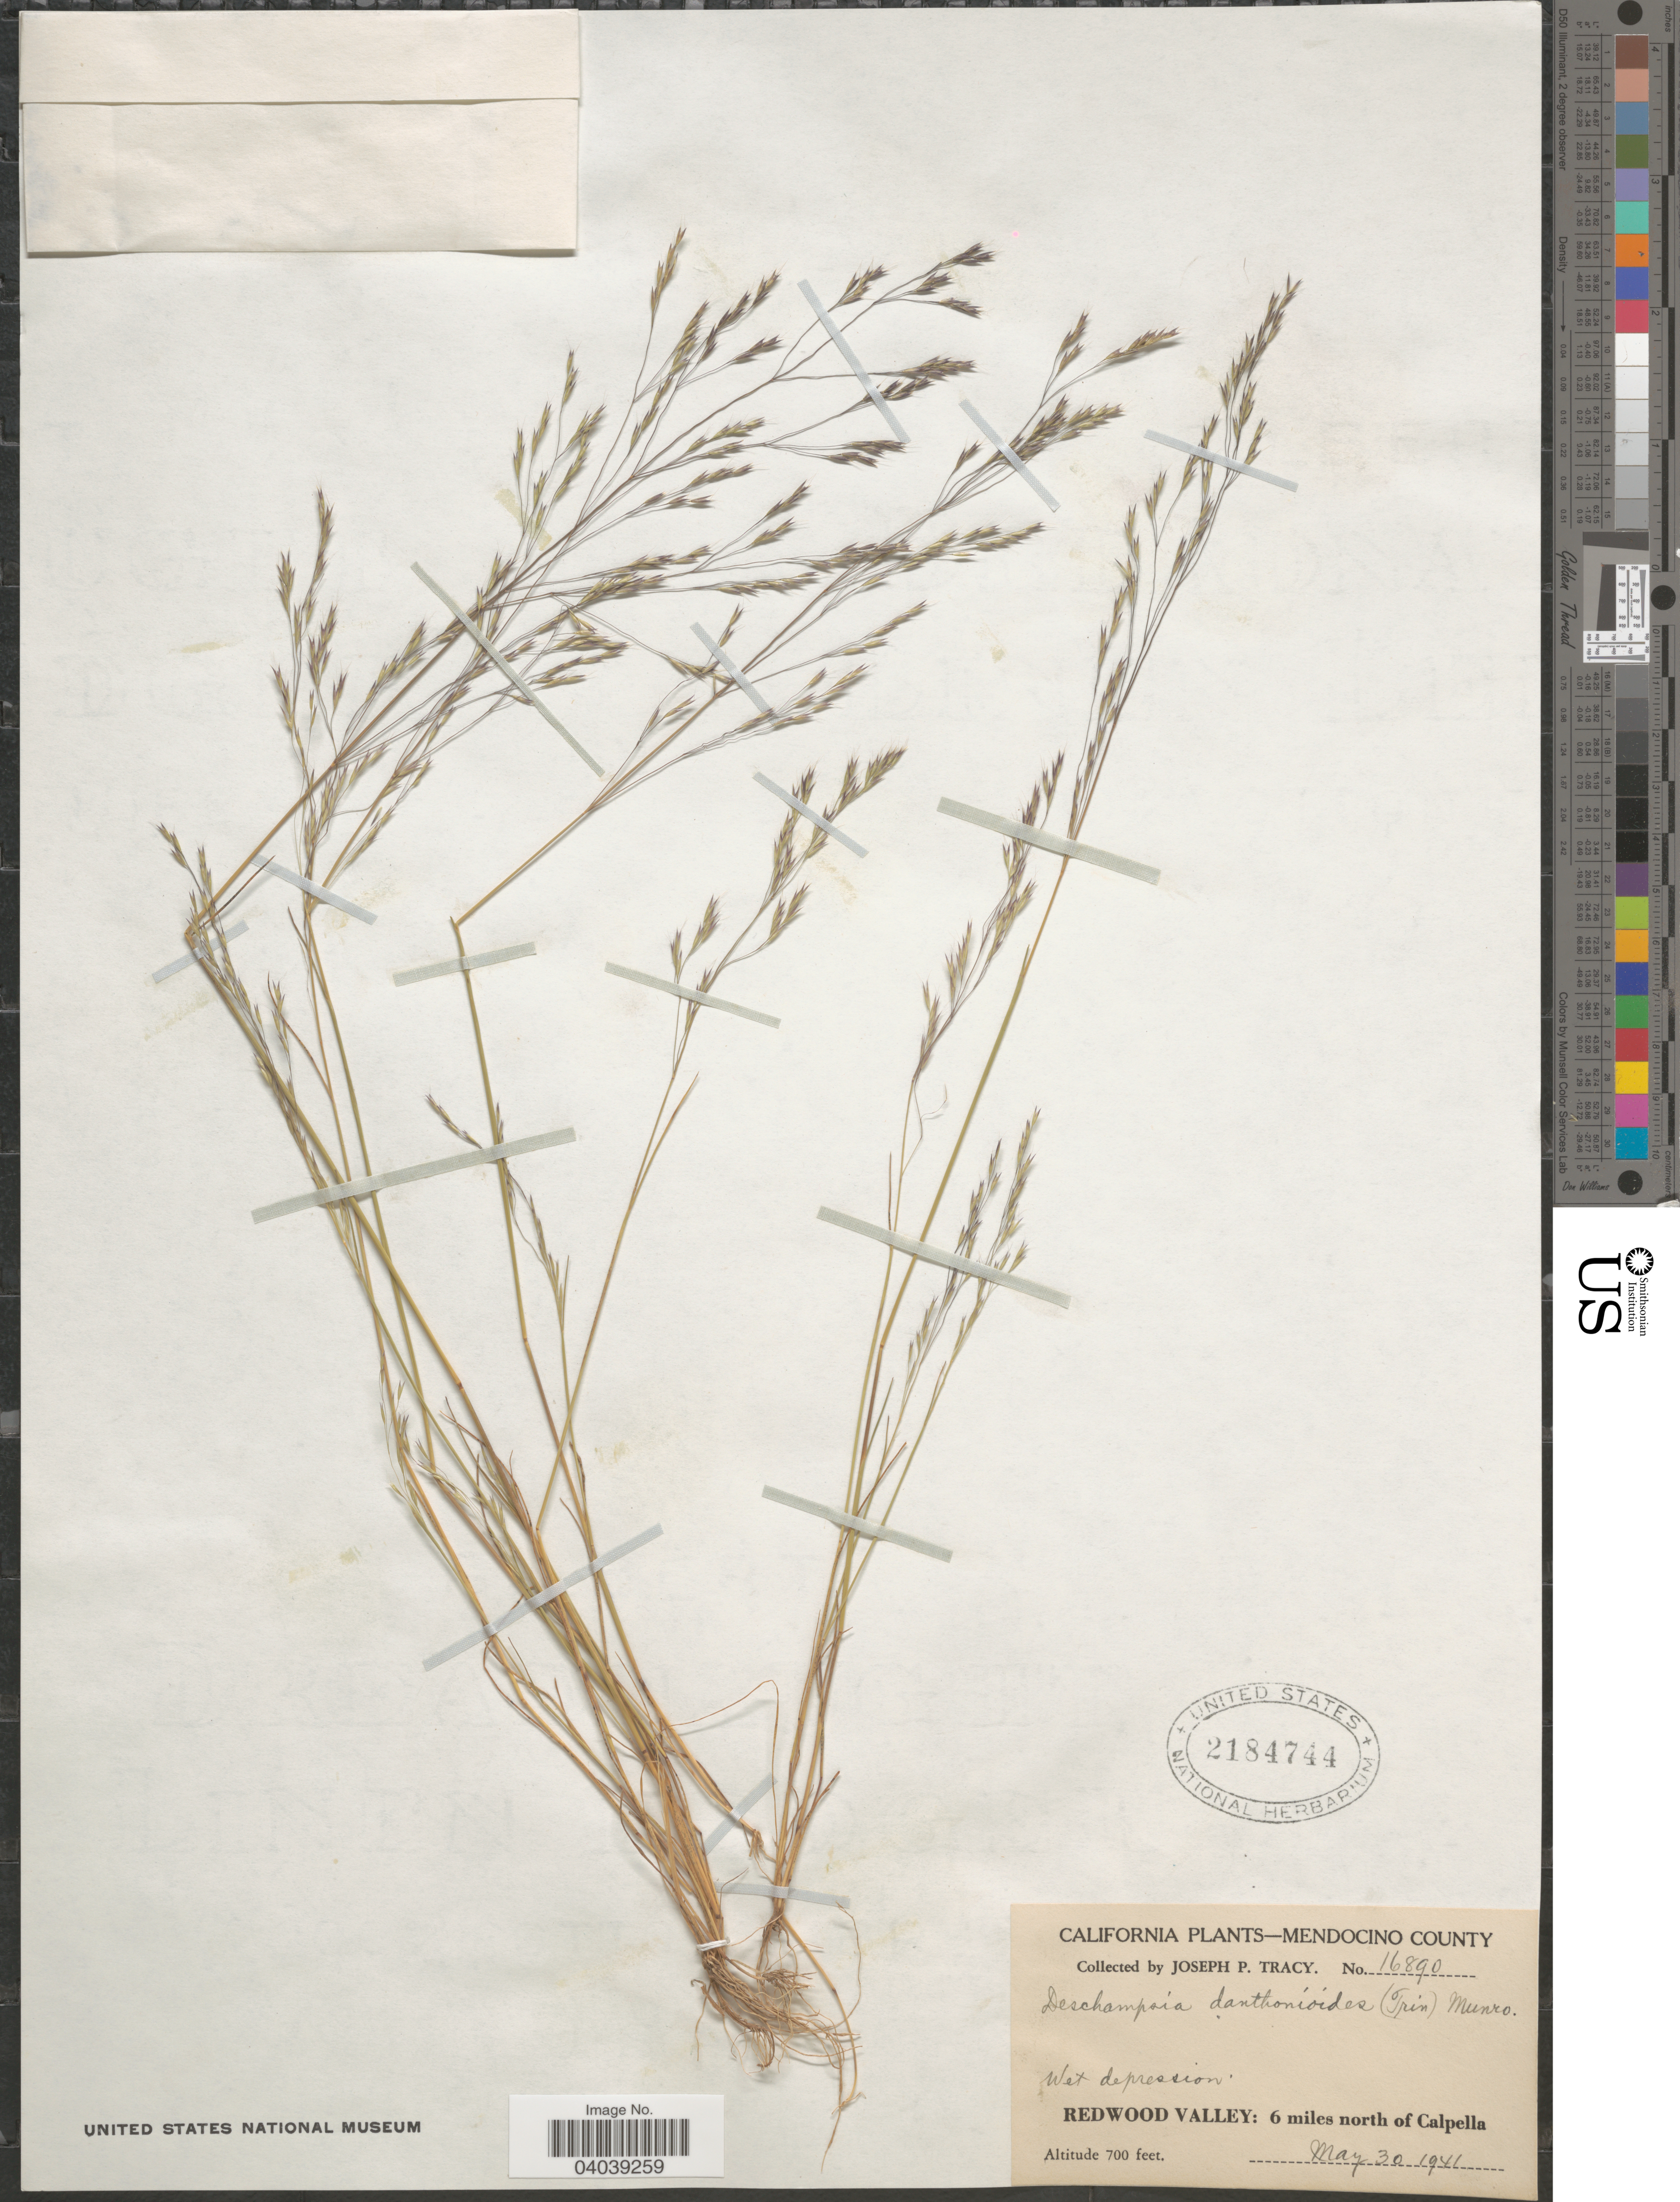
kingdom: Plantae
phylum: Tracheophyta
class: Liliopsida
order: Poales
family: Poaceae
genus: Deschampsia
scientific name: Deschampsia danthonioides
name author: (Trin.) Munro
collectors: J. Tracy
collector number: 16890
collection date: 1941-05-30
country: United States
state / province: California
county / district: Mendocino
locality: Mendocino County. Redwood Valley: 6 miles north of Calpella.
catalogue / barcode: US 2184744